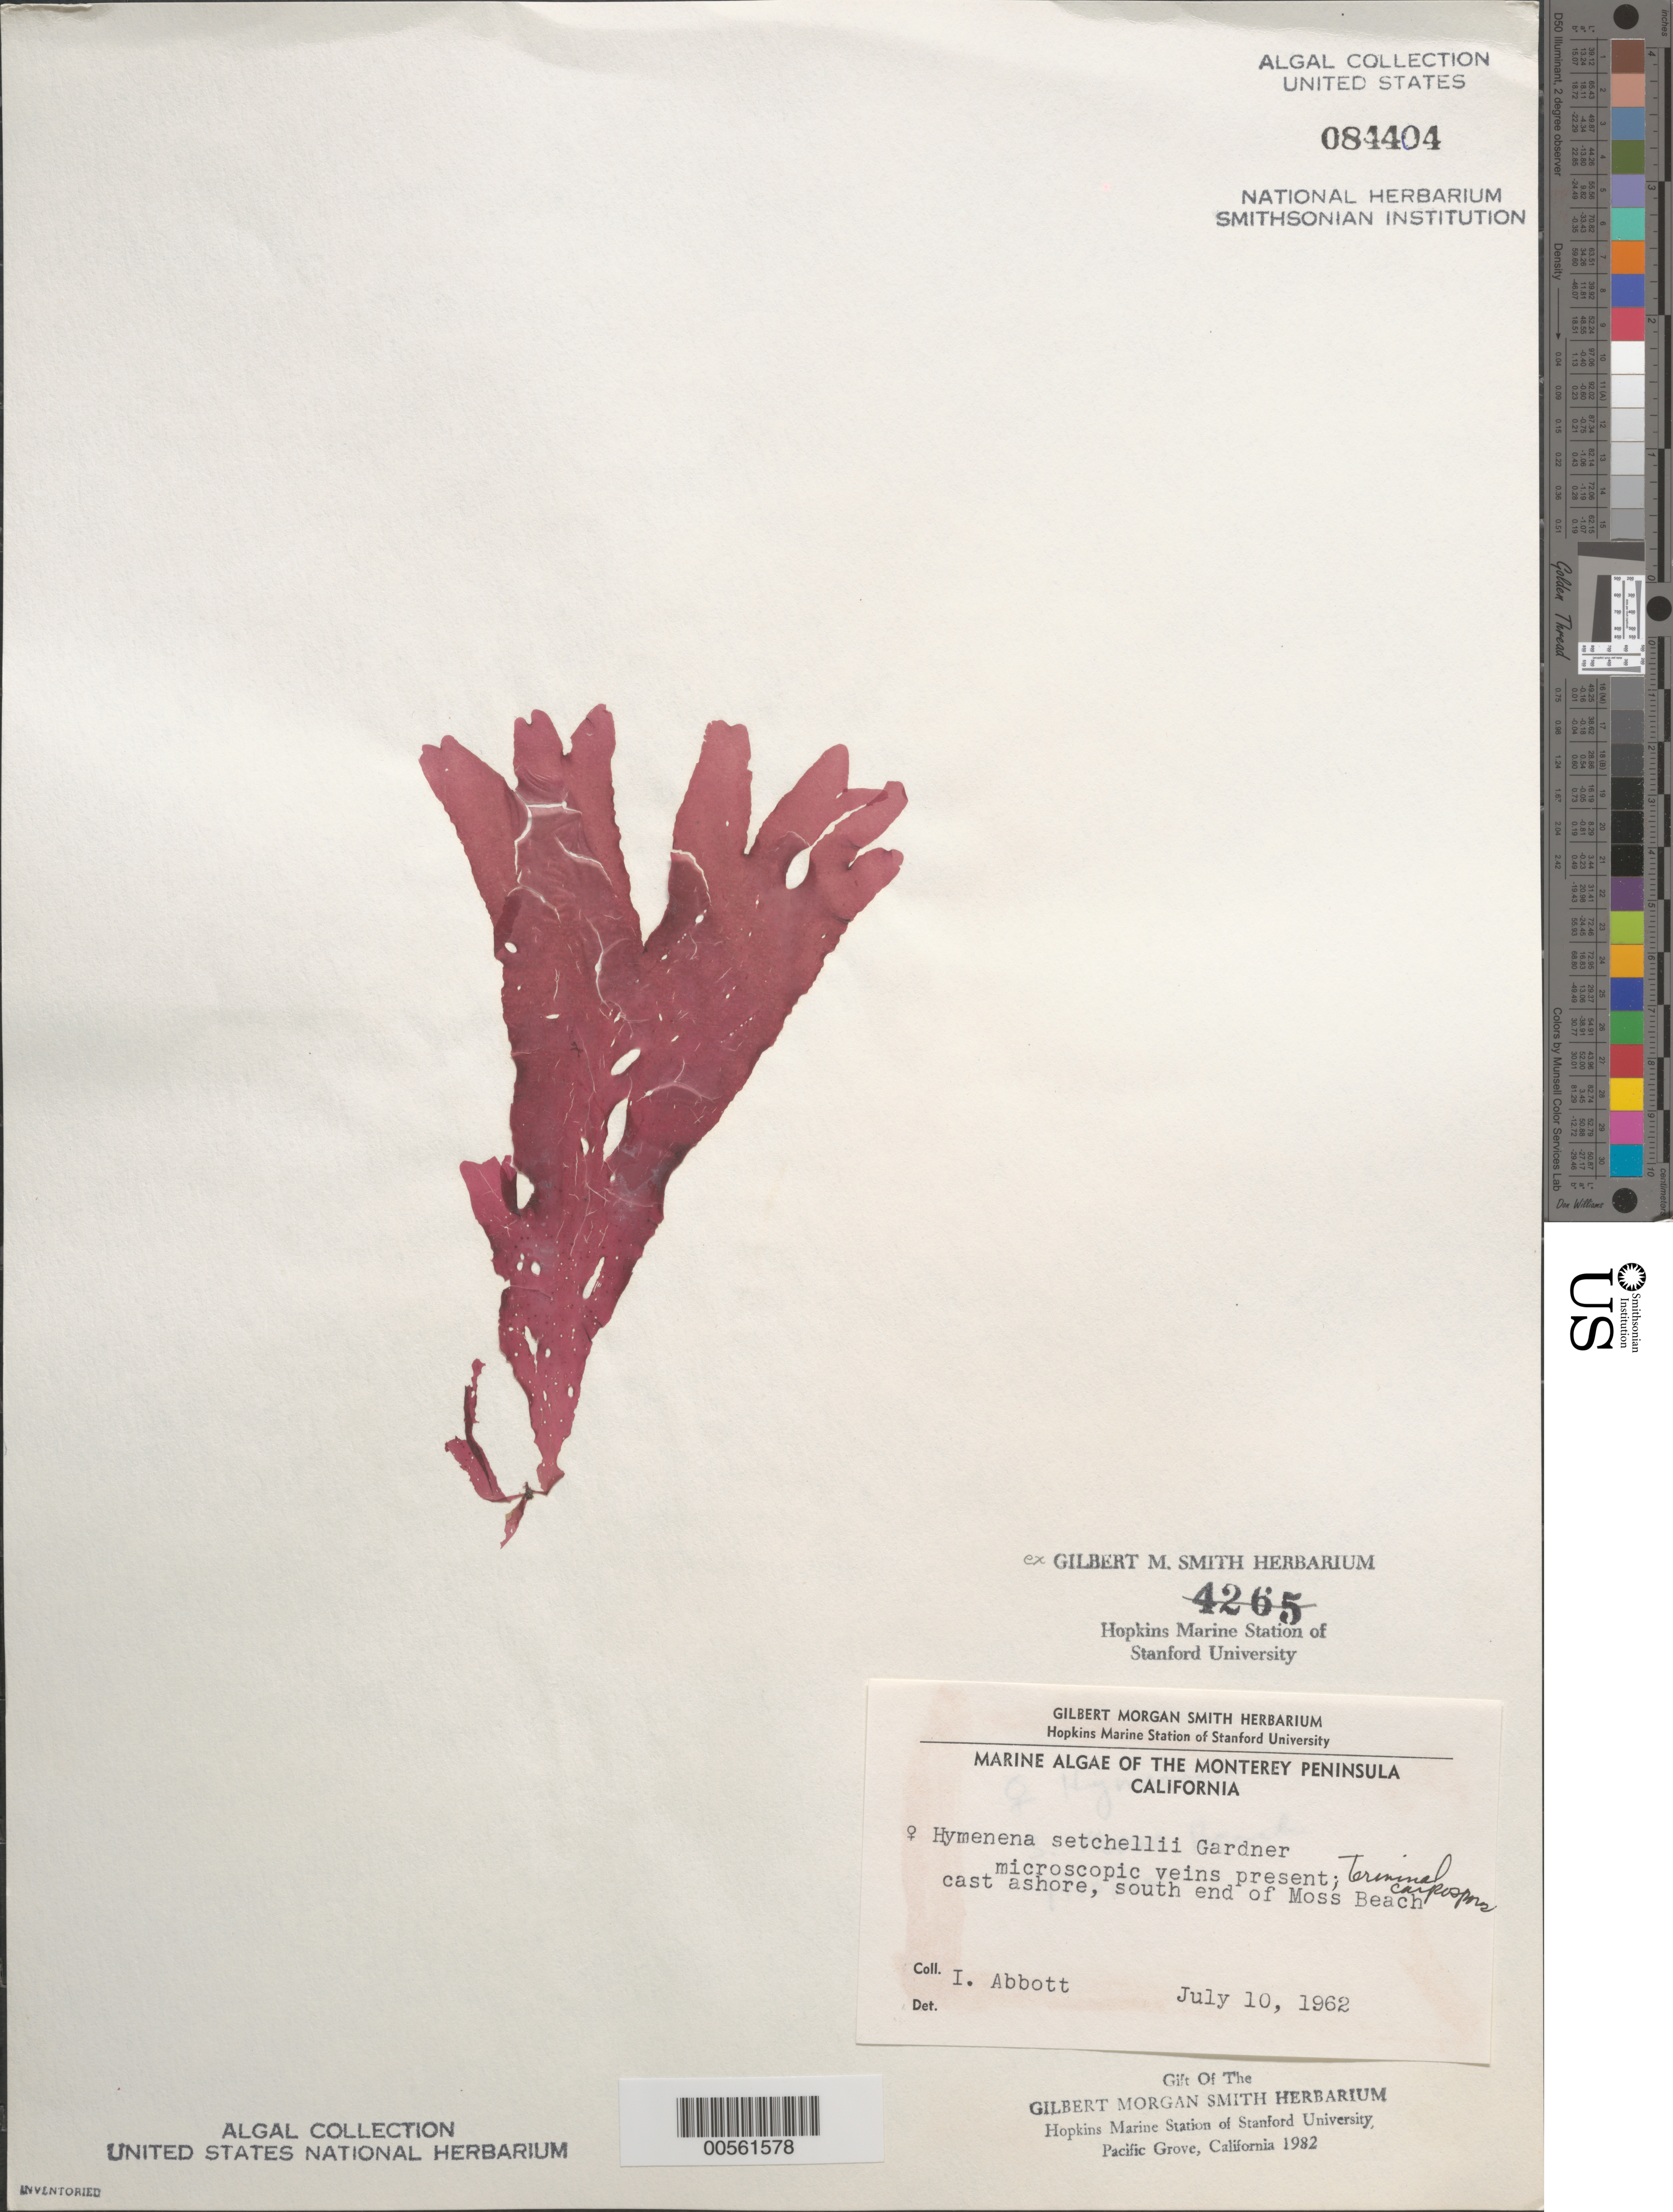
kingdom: Plantae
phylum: Rhodophyta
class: Florideophyceae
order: Ceramiales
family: Delesseriaceae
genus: Hymenena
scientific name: Hymenena setchellii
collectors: I. A. Abbott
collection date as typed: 10 Jul 1962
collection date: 1962-07-10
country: United States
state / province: California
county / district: Monterey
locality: Moss Beach, south end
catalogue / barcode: US 84404